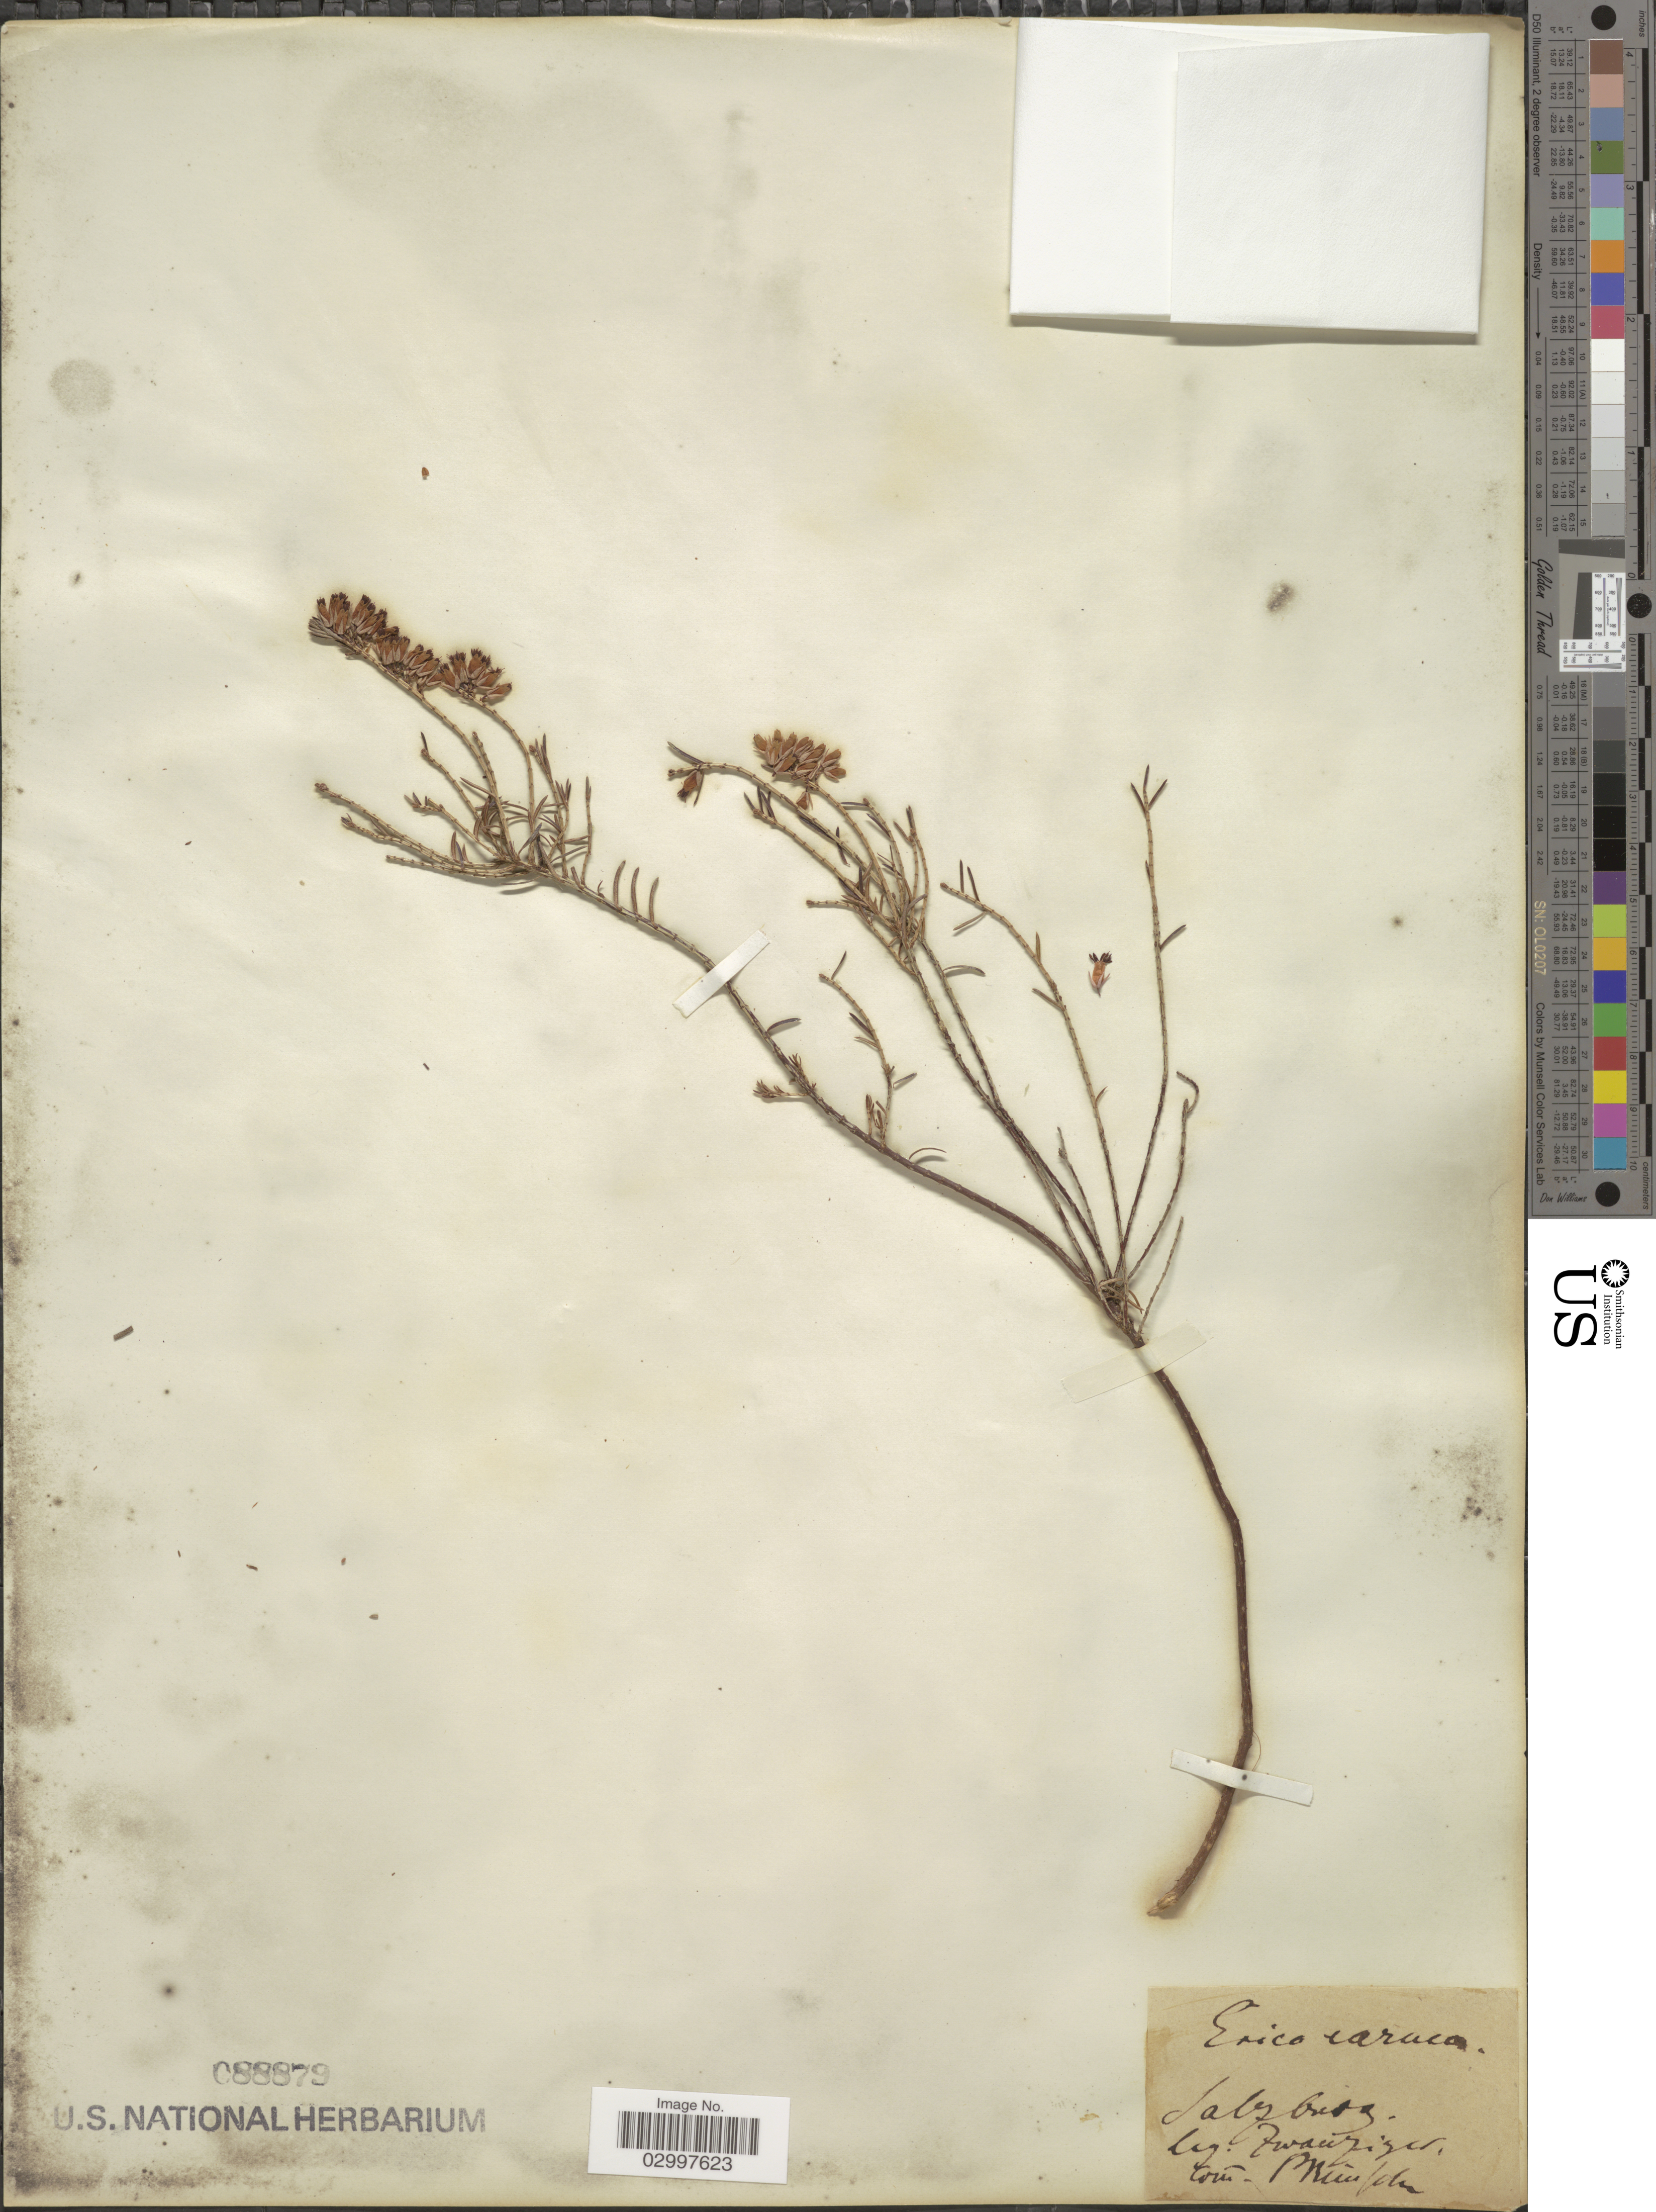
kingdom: Plantae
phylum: Tracheophyta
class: Magnoliopsida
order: Ericales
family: Ericaceae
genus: Erica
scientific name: Erica carnea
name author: L.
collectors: Zwanziger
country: Austria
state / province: Salzburg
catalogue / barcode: US 88879